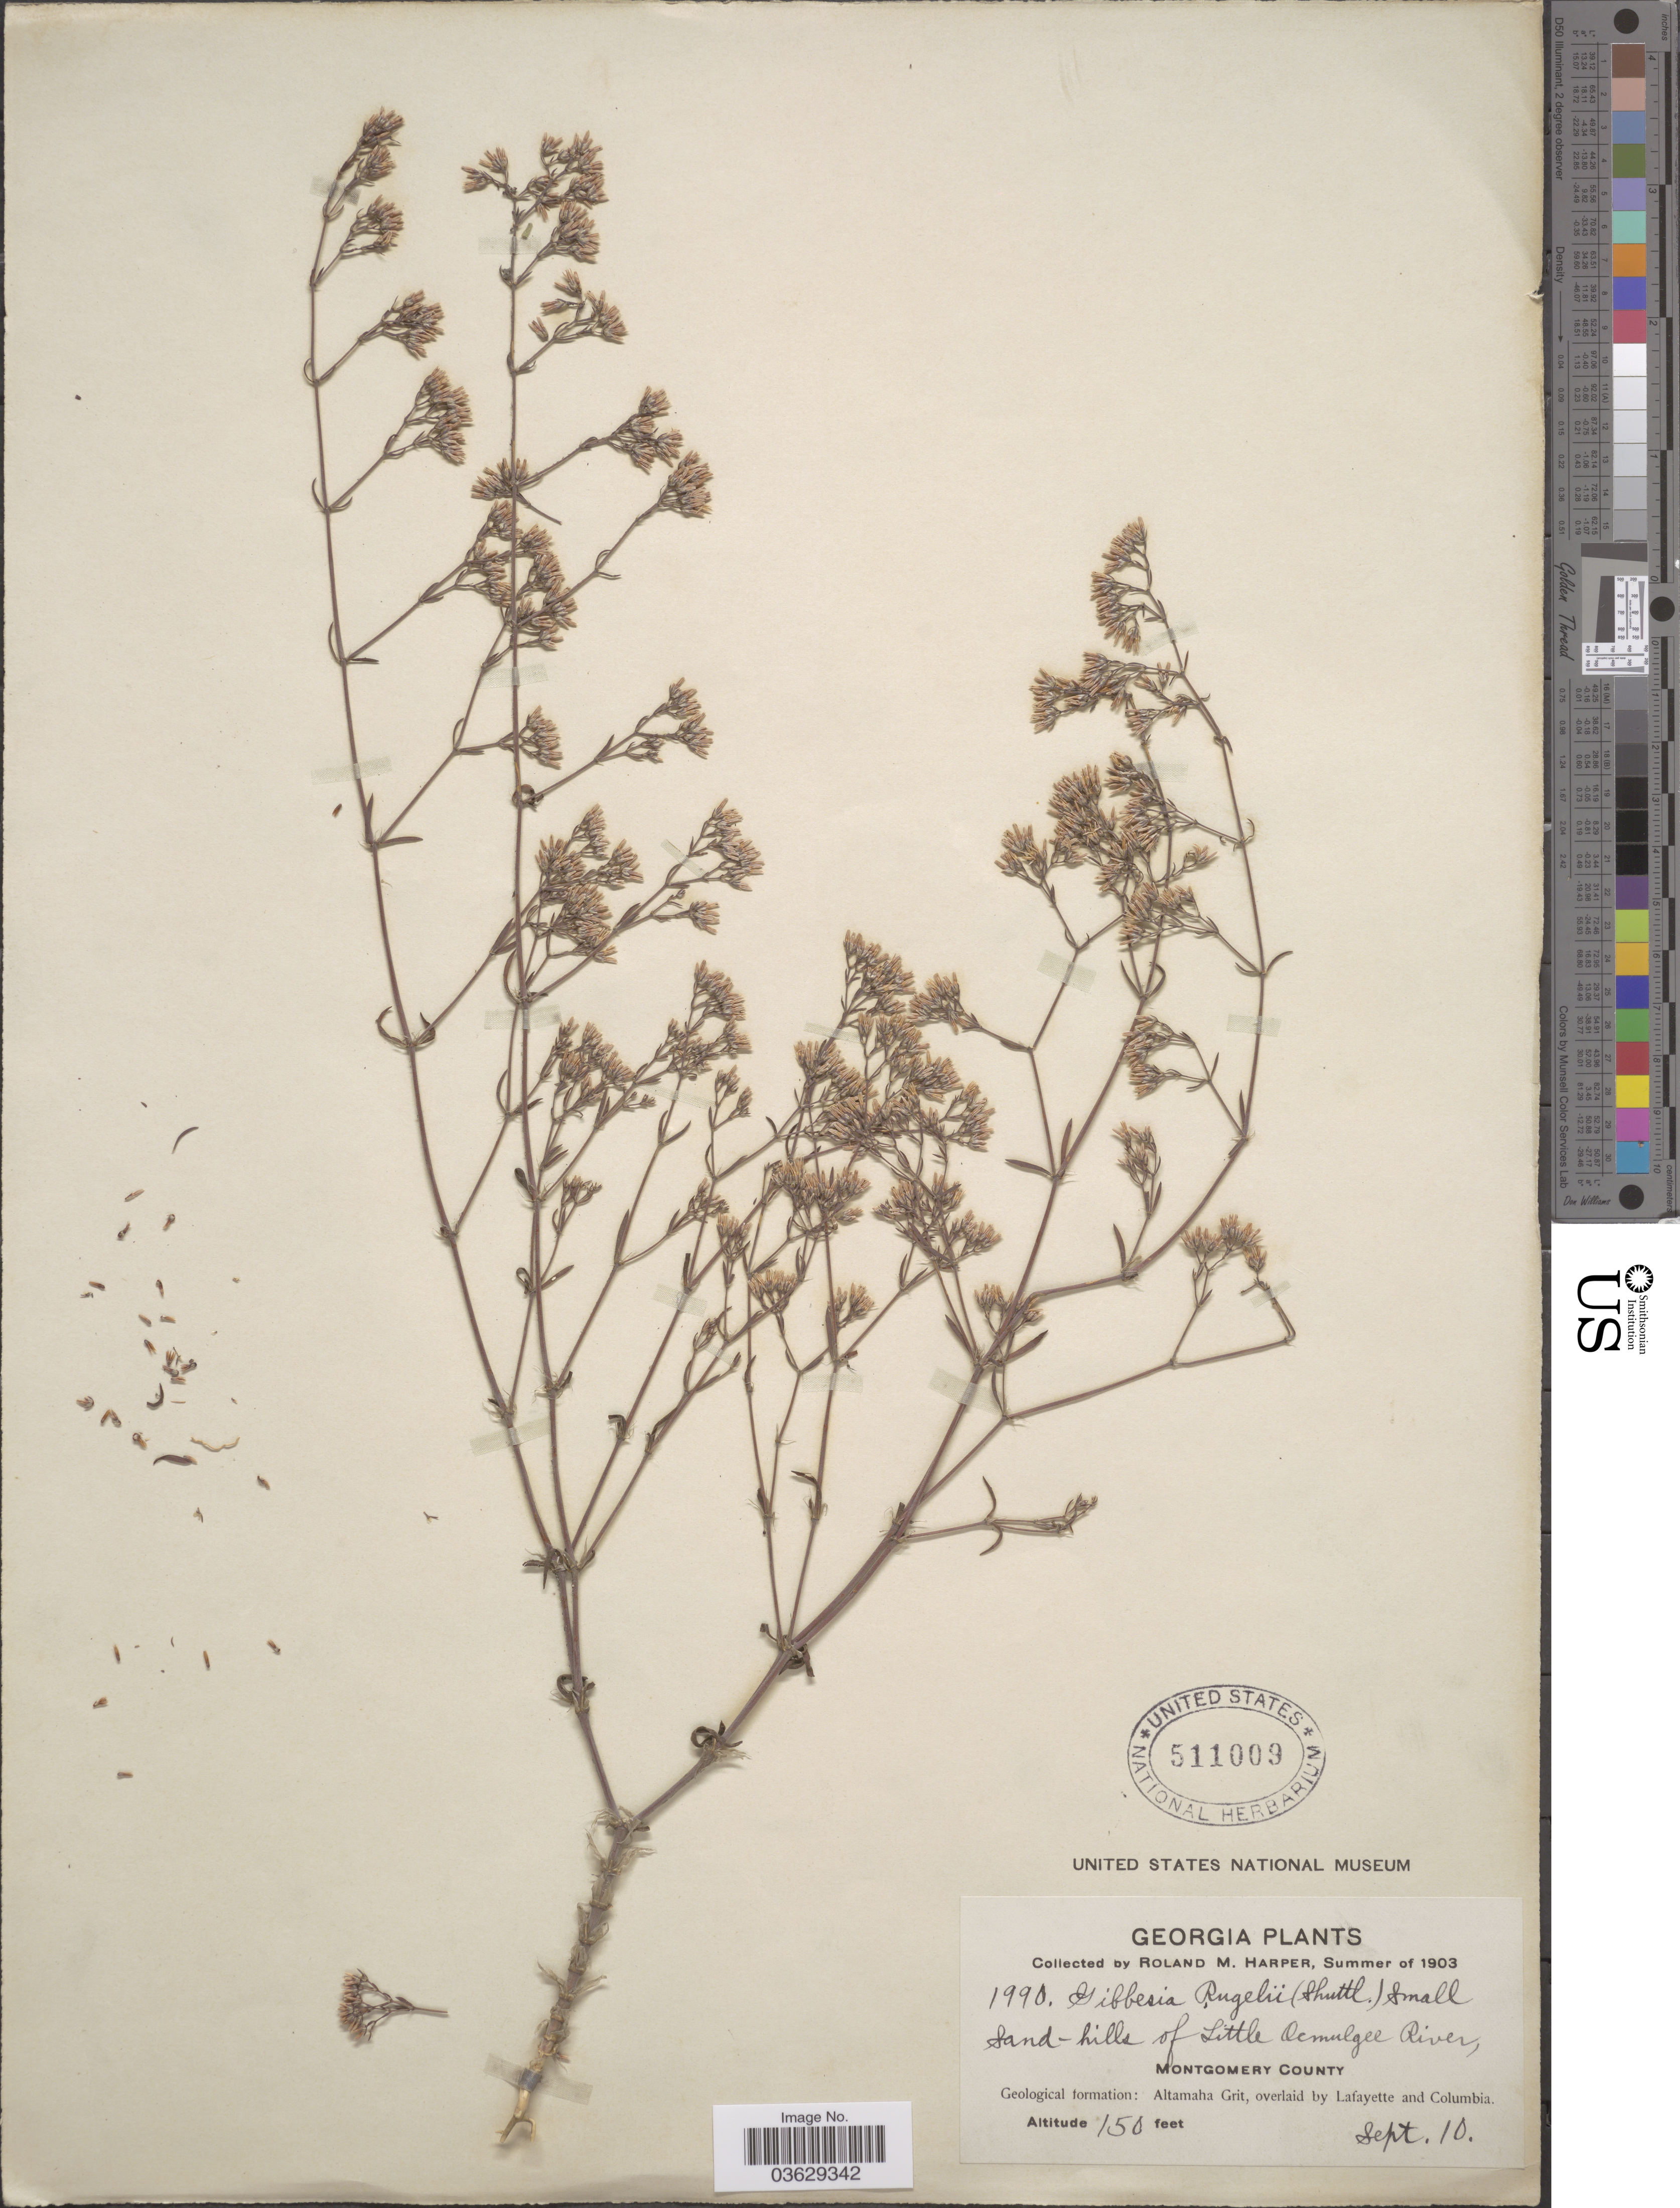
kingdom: Plantae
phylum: Tracheophyta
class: Magnoliopsida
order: Caryophyllales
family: Caryophyllaceae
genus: Paronychia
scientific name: Paronychia rugelii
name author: (Chapm.) Shuttlew. ex Chapm.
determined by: Strong, Mark T., (BOT), Smithsonian Institution - National Museum of Natural History (UNITED STATES)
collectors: R. M. Harper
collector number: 1990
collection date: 1903-09-10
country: United States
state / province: Georgia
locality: Sand-hills of Little Ocmulgee River, Montgomery County. Geological formation: Altamaha Grit, overlaid by Lafayette and Columbia.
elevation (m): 46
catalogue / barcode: US 511009